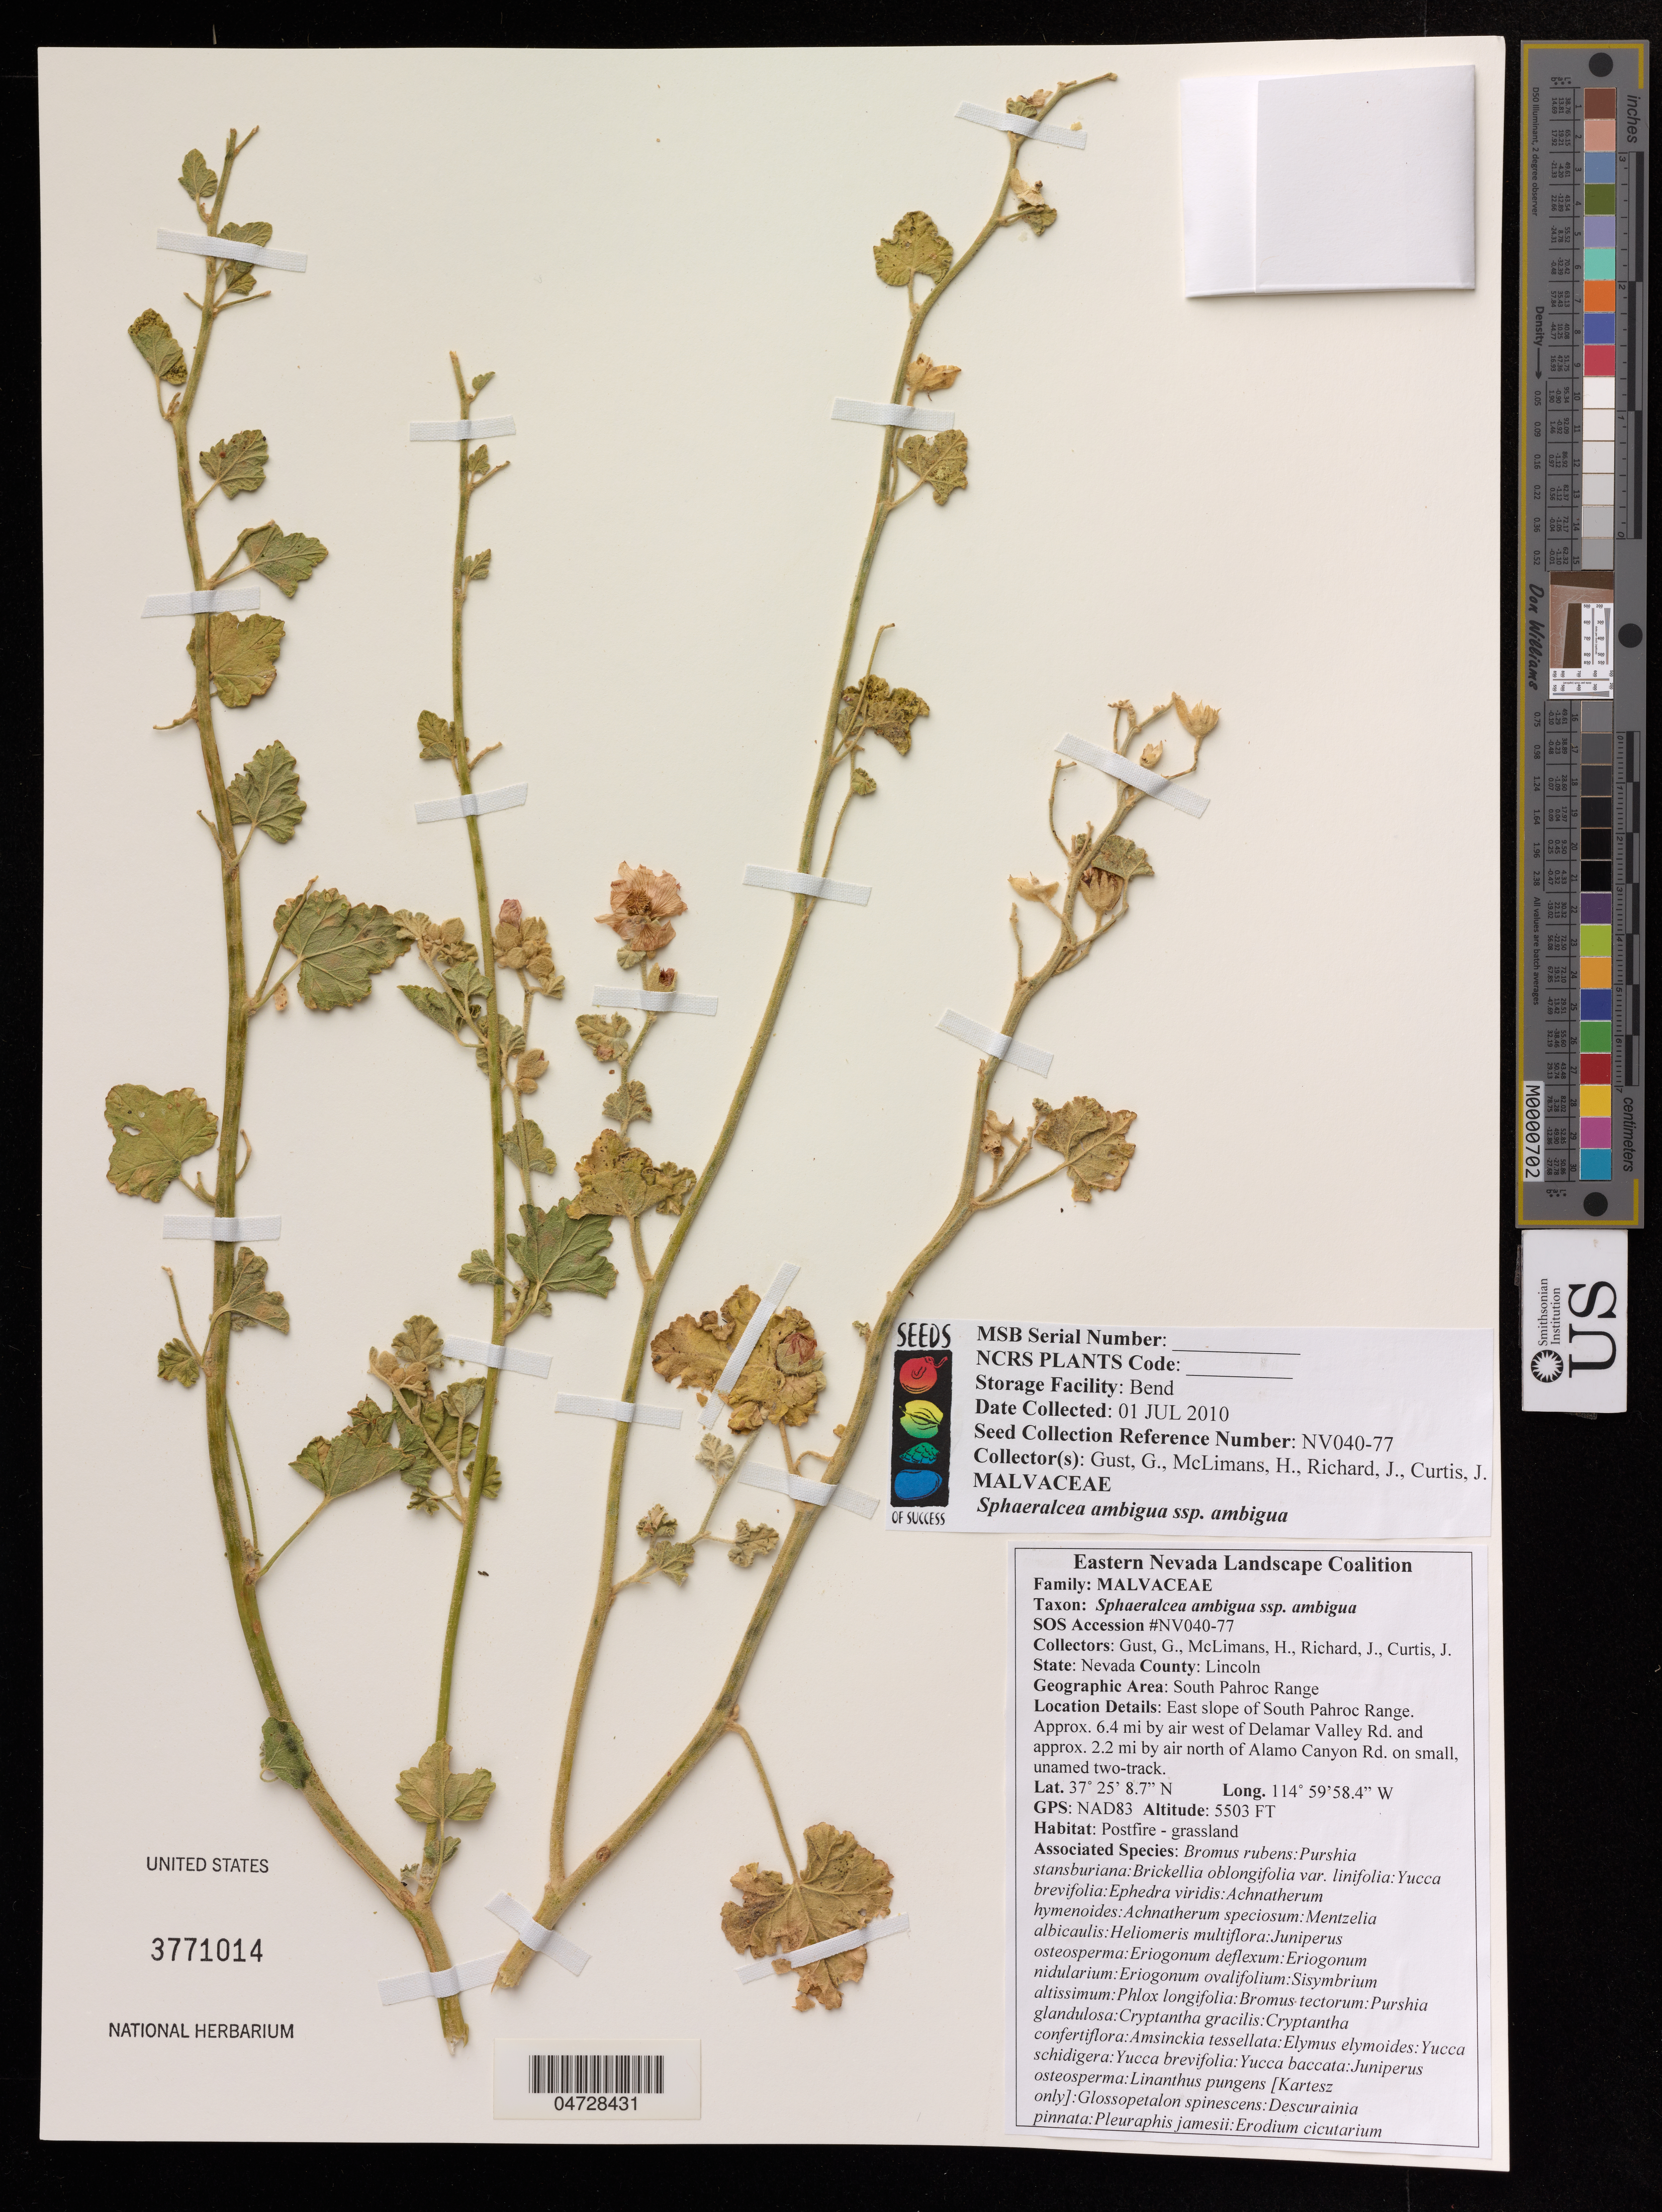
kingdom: Plantae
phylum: Tracheophyta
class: Magnoliopsida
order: Malvales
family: Malvaceae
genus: Sphaeralcea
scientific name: Sphaeralcea ambigua subsp. ambigua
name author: A. Gray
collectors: G. Gust, H. McLimans, J. Richard & J. Curtis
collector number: NV040-77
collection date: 2010-07-01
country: United States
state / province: Nevada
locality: County: Lincoln. East slope of South Pahroc Range Approx. 6.4 mi by air west of Delamar Valley Rd. on small.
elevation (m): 1677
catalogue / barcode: US 3771014